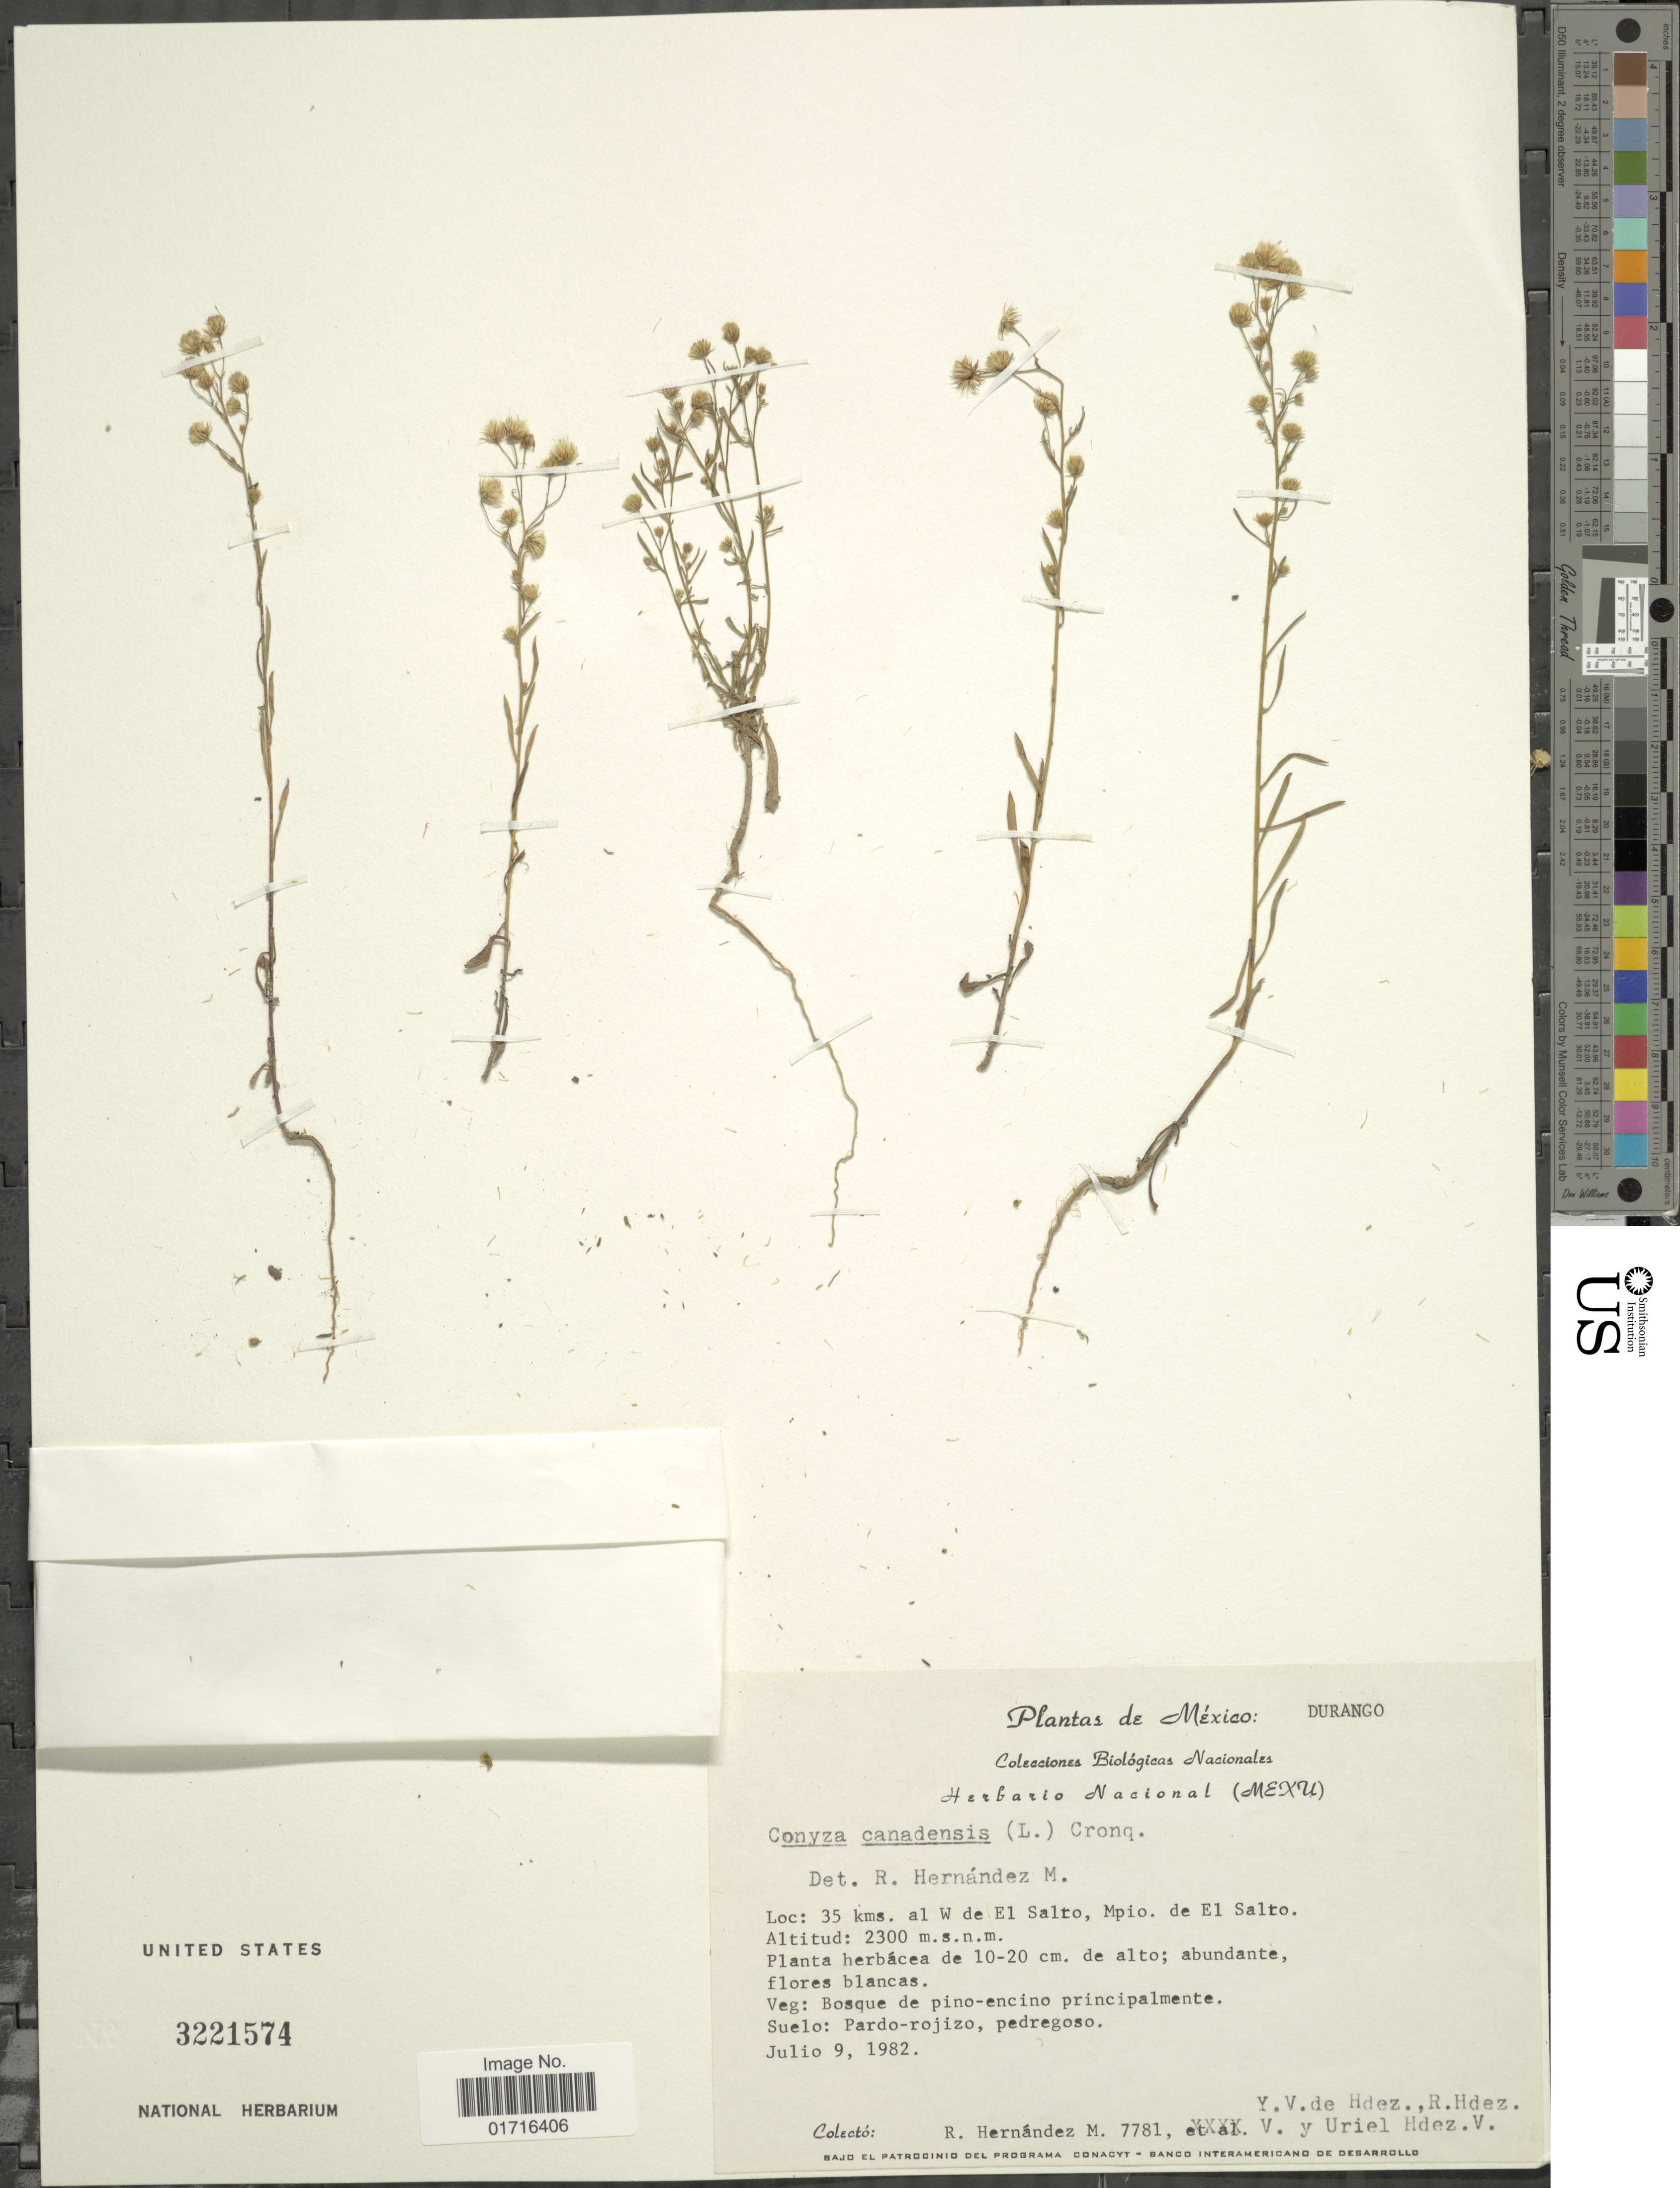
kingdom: Plantae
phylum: Tracheophyta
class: Magnoliopsida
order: Asterales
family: Asteraceae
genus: Conyza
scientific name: Conyza canadensis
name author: (L.) Cronq.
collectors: R. Hernández M., Y. Hernandez, R. Hernandez V. & Hernández V., U.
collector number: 7781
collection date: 1982-07-09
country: Mexico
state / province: Durango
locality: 35 kms. al W de El Salto, Mpio. de El Salto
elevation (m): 2300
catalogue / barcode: US 3221574